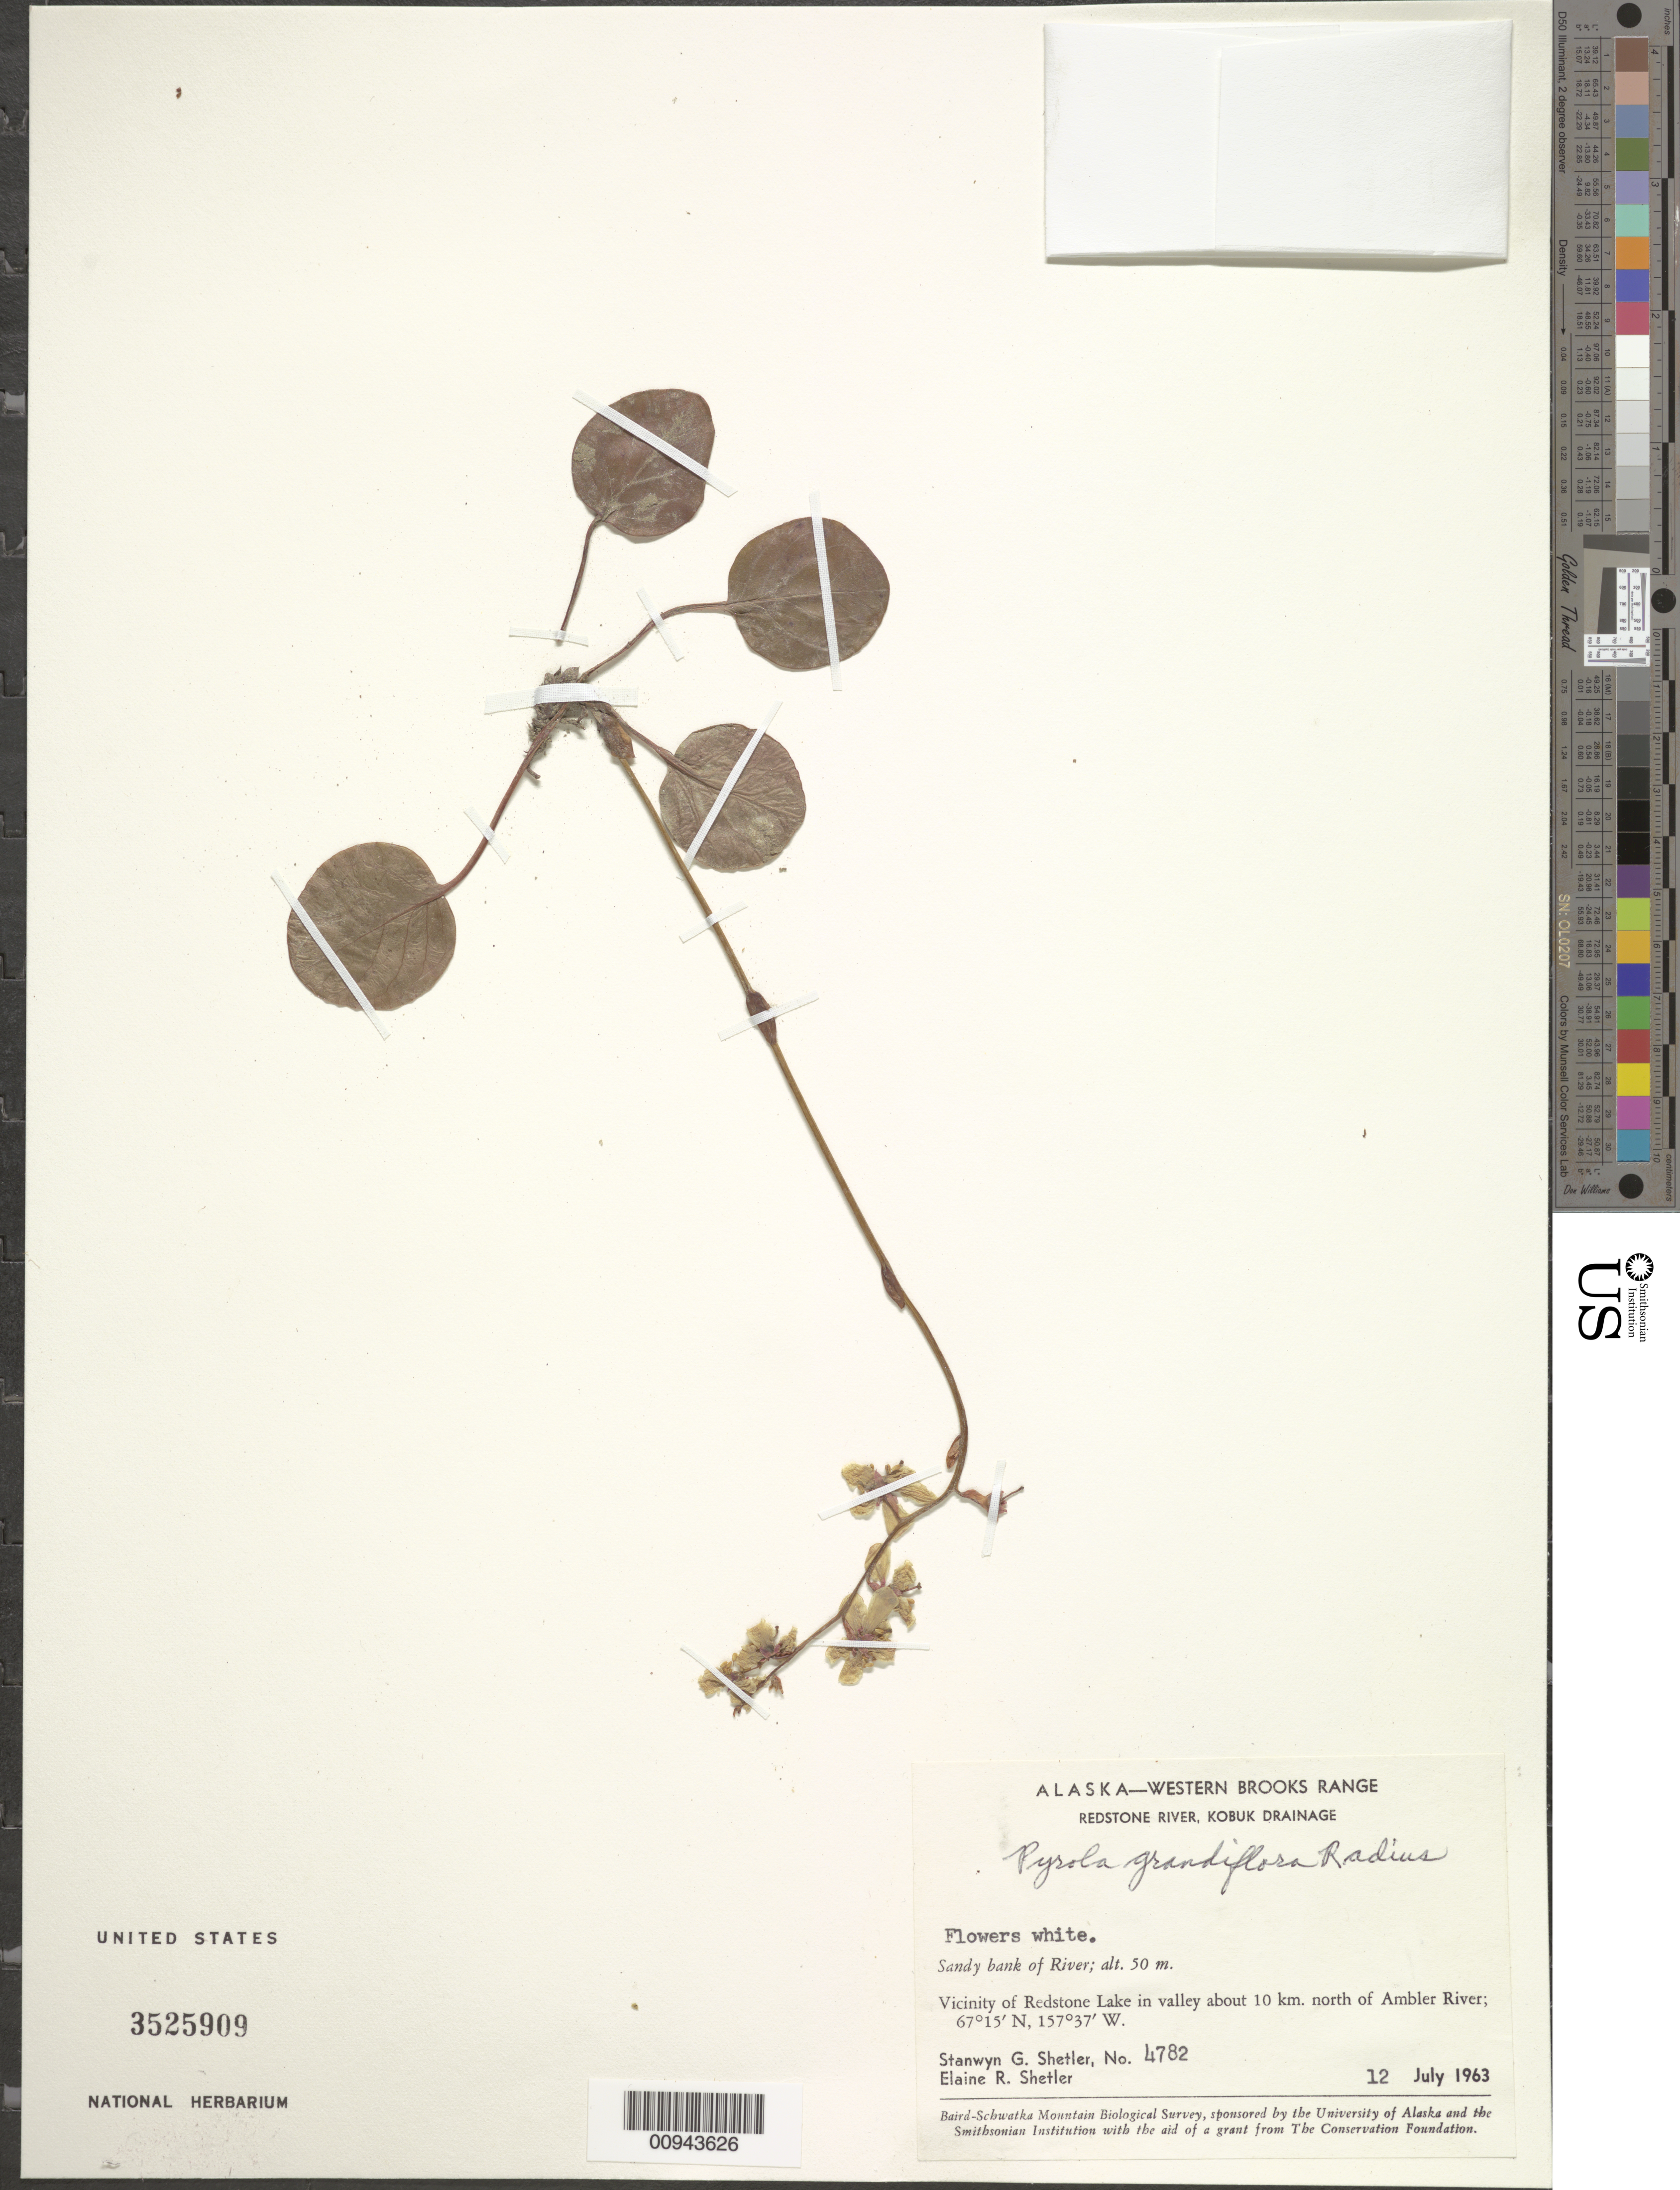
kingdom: Plantae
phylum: Tracheophyta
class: Magnoliopsida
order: Ericales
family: Ericaceae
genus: Pyrola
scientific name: Pyrola grandiflora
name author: Radius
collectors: S. Shetler & E. R. Shetler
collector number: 4782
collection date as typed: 12 Jul 1963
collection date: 1963-07-12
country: United States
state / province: Alaska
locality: Vicinity of Redstone Lake in valley about 10 km. north of Ambler River. Western Brooks Range, Redstone River, Kobuk Drainage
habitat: Sandy bank of River.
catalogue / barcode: US 3525909